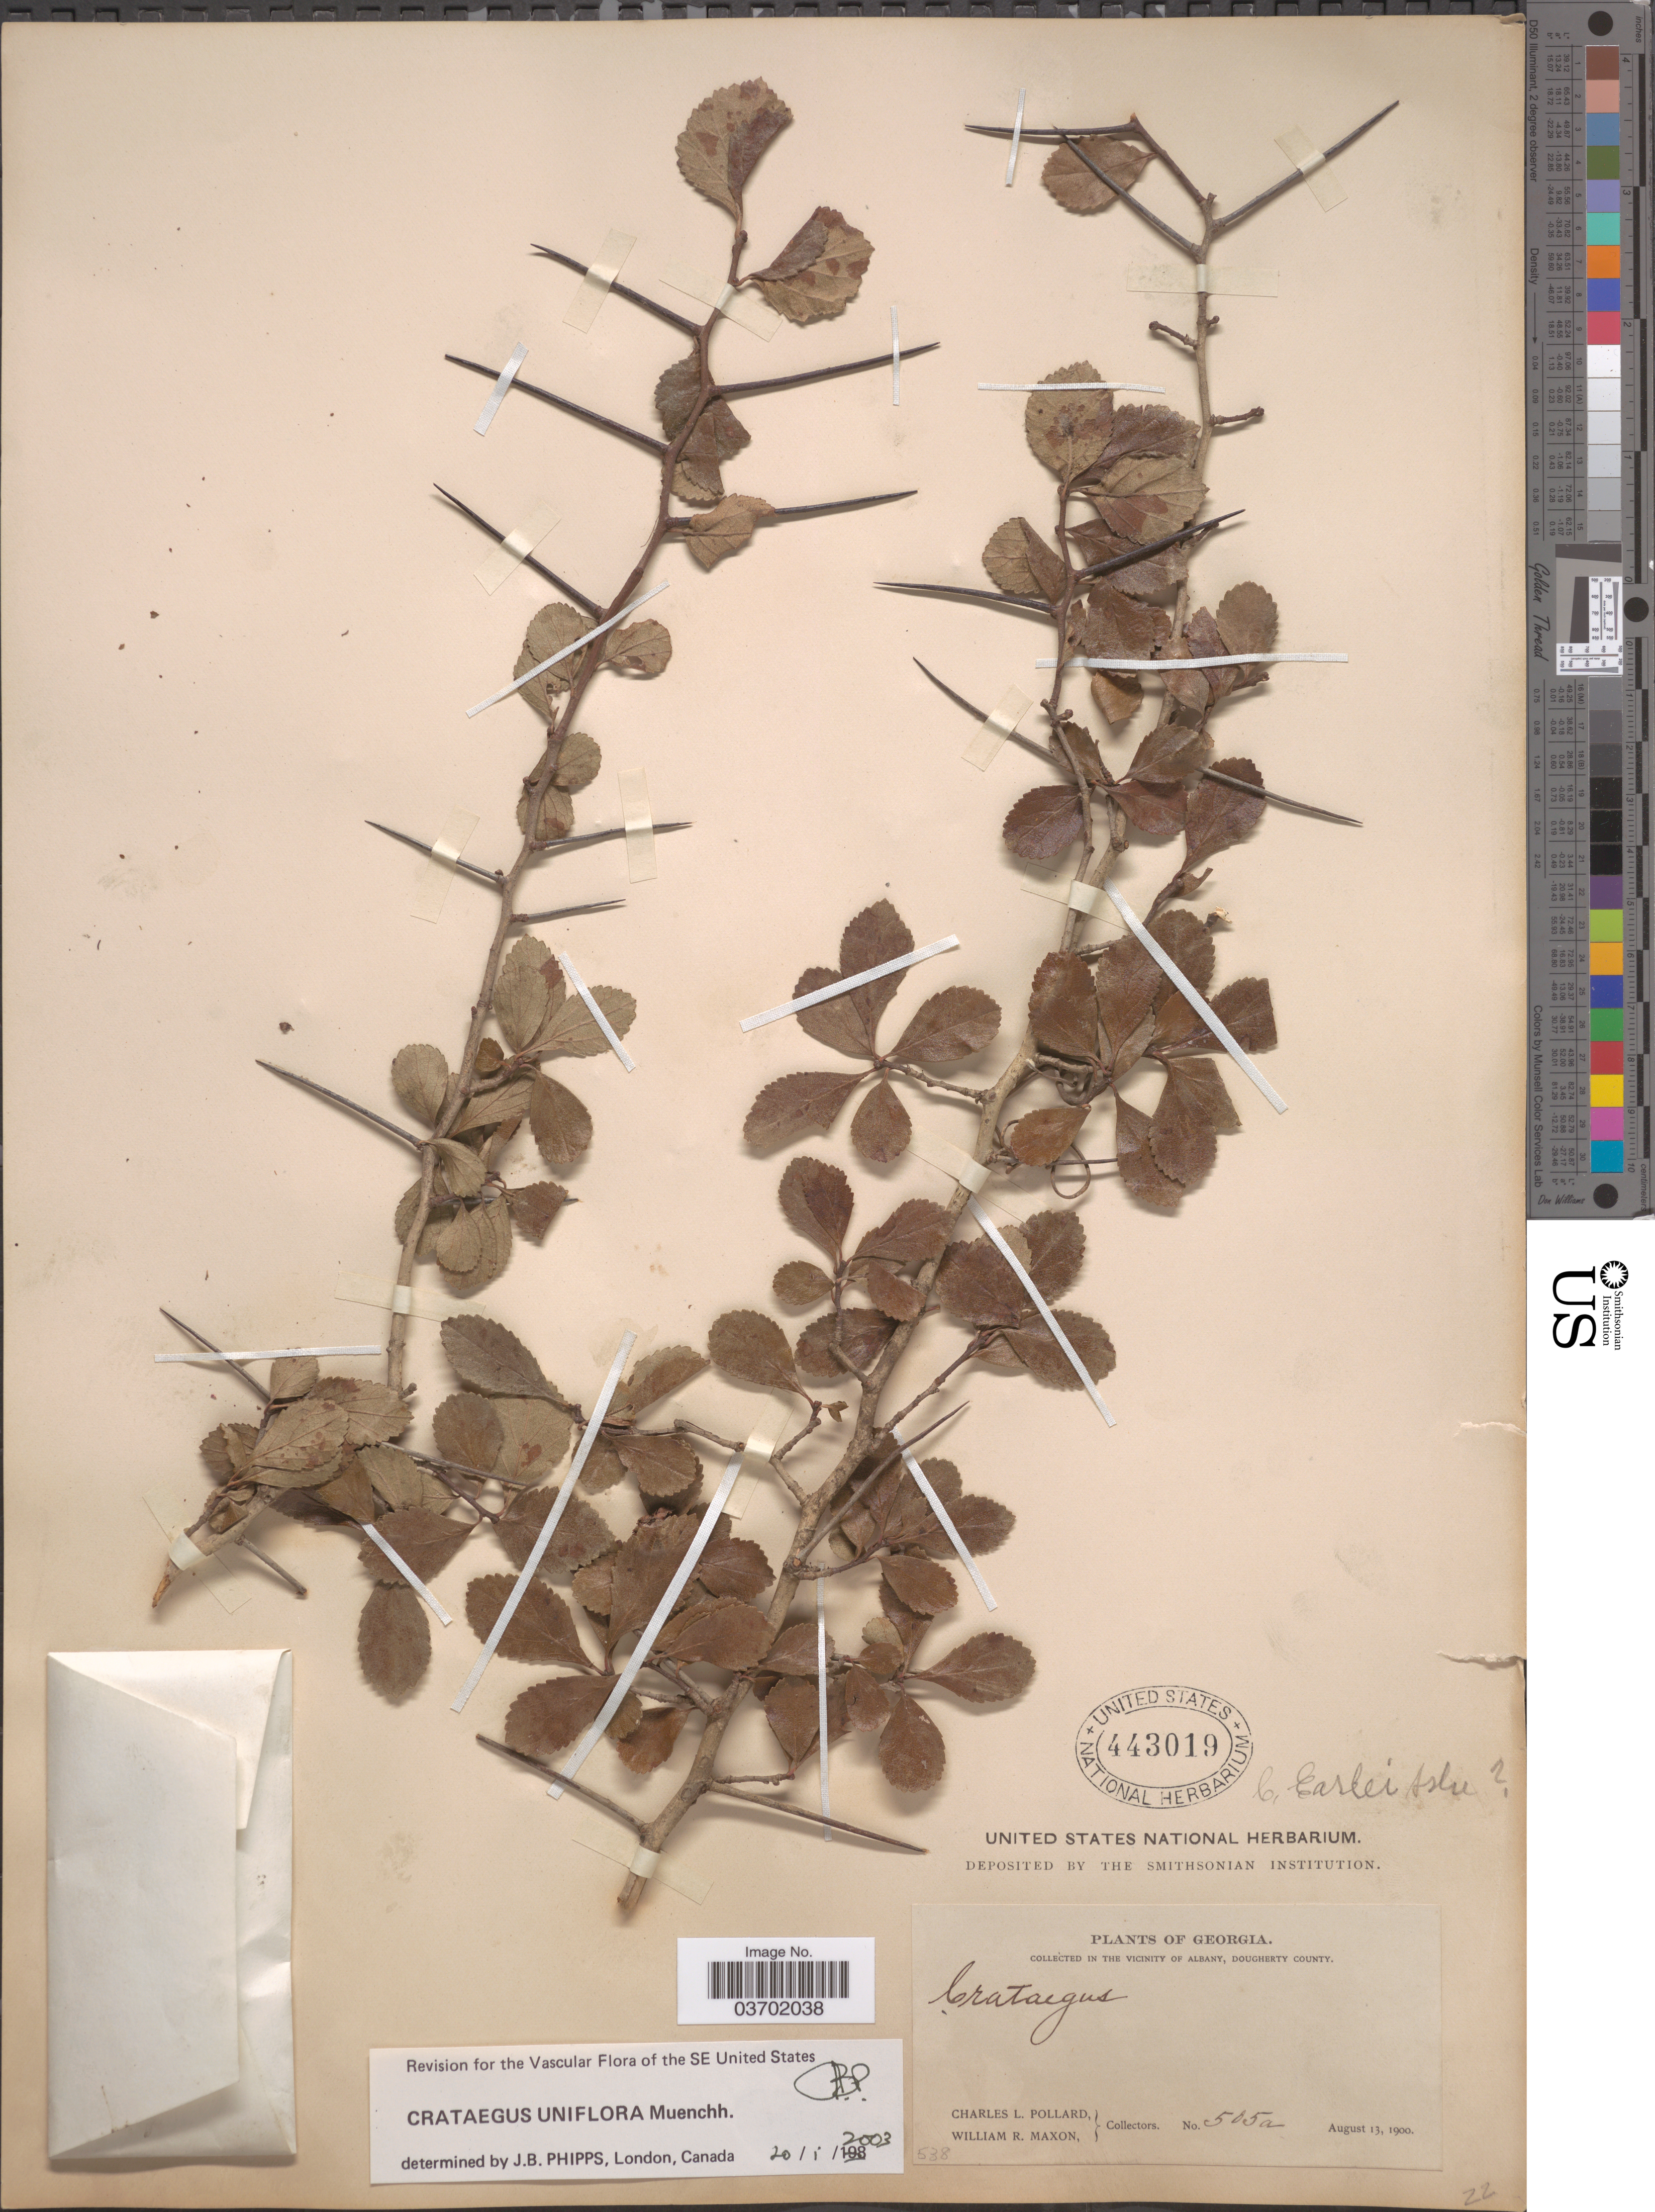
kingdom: Plantae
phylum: Tracheophyta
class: Magnoliopsida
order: Rosales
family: Rosaceae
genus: Crataegus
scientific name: Crataegus uniflora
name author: Münchh.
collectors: C. L. Pollard & W. R. Maxon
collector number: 505a*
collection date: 1900-08-13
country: United States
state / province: Georgia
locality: Vicinity of Albany, Dougherty County.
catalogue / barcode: US 443019